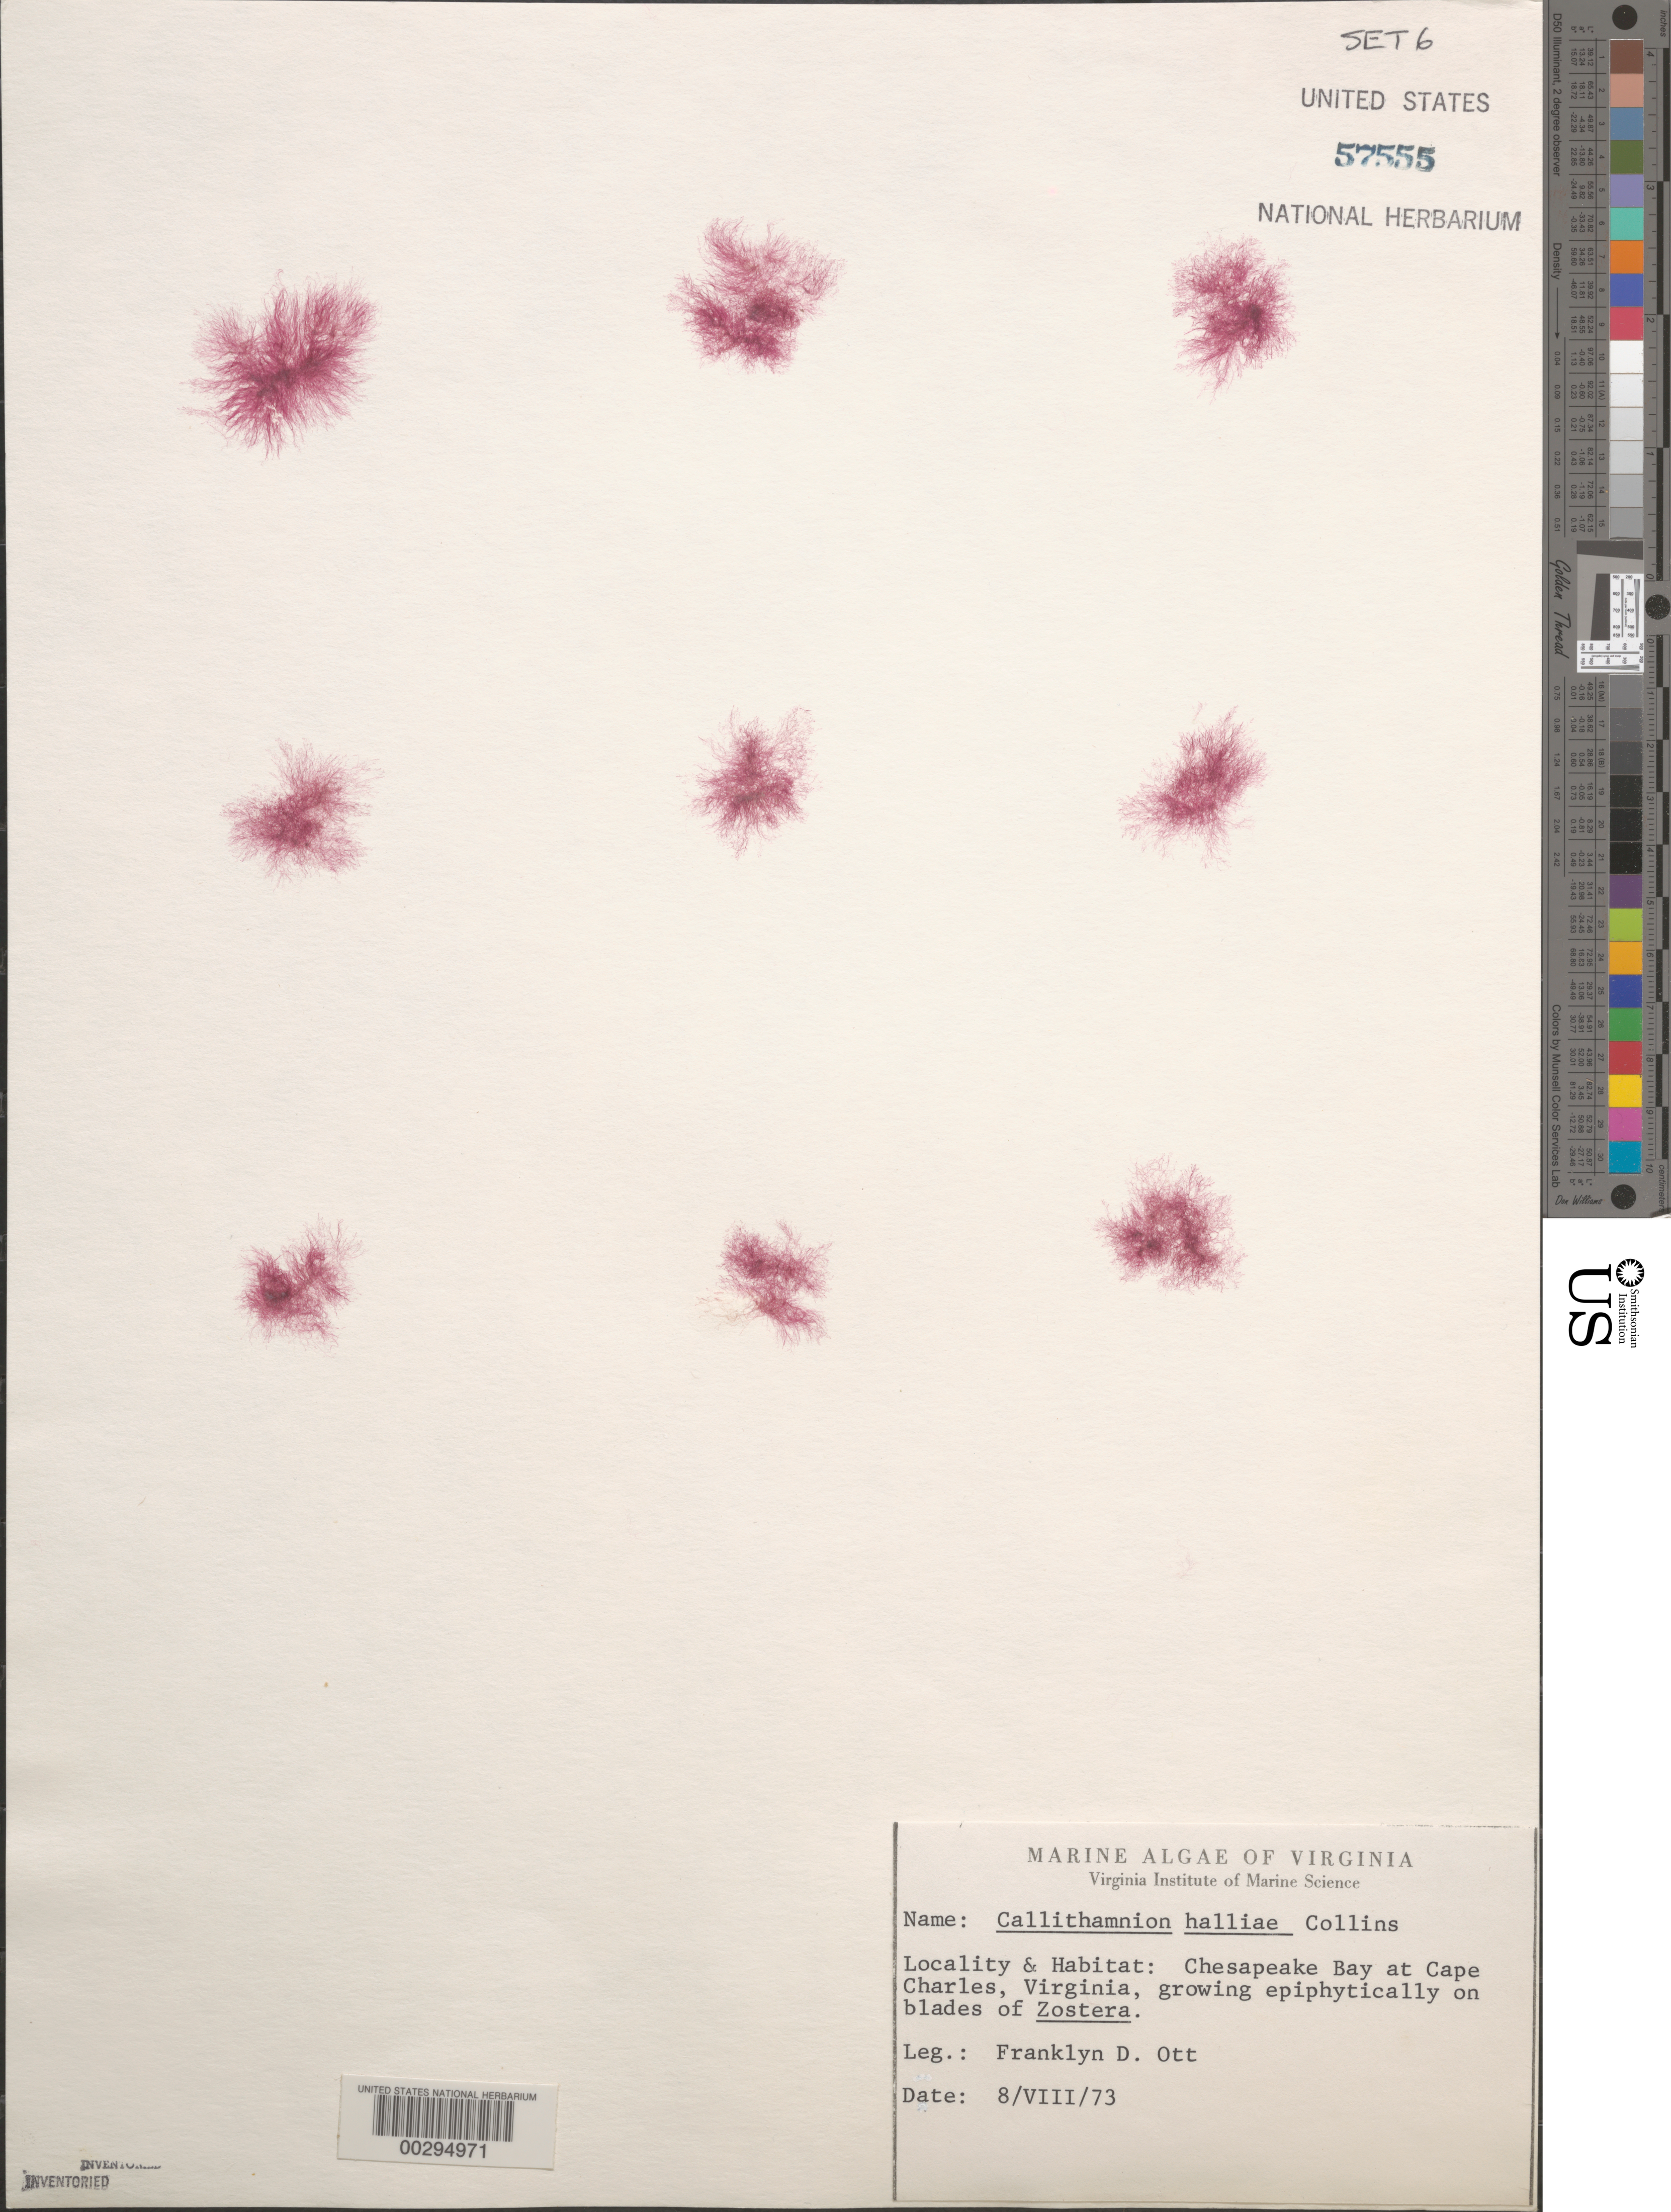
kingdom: Plantae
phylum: Rhodophyta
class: Florideophyceae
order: Ceramiales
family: Callithamniaceae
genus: Aglaothamnion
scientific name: Aglaothamnion herveyi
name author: (M. Howe) N.E.Aponte et al.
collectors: F. Ott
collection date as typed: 08 Aug 1973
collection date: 1973-08-08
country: United States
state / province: Virginia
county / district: Northampton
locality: Chesapeake Bay at Cape Charles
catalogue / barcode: US 57555